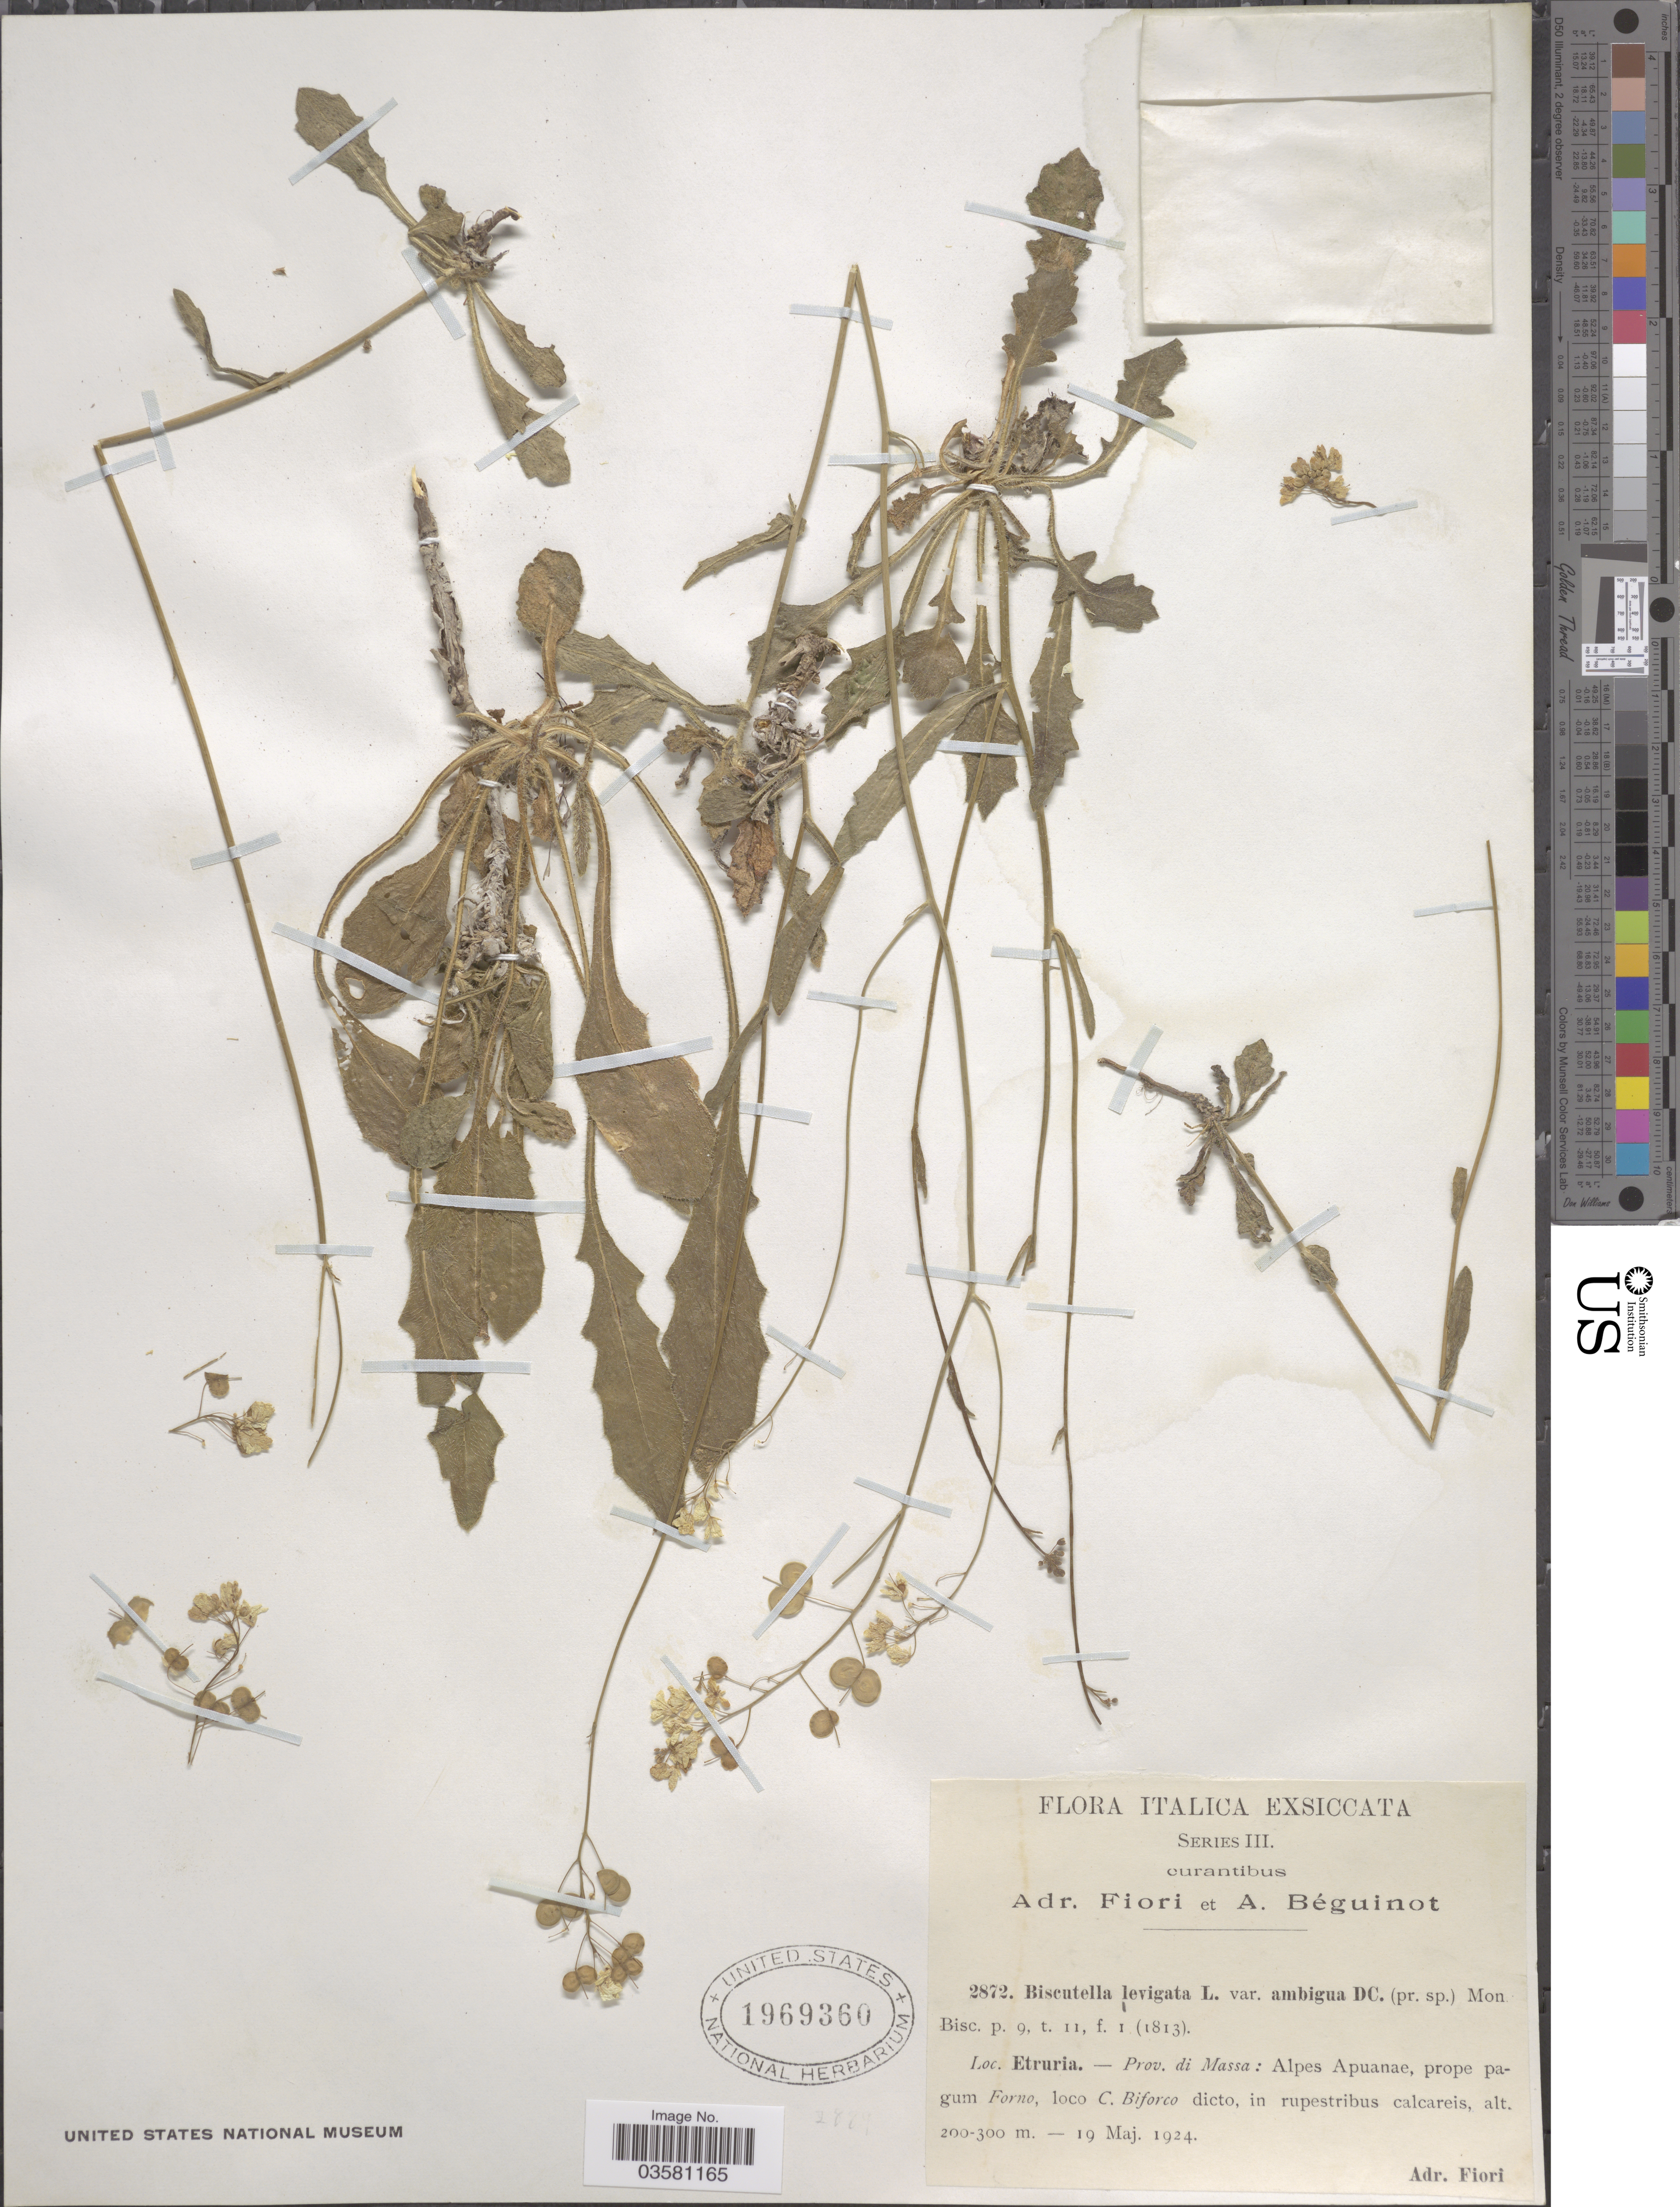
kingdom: Plantae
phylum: Tracheophyta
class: Magnoliopsida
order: Brassicales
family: Brassicaceae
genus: Biscutella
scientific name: Biscutella laevigata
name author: L.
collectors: A. Fiori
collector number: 2872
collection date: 1924-05-19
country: Italy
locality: Etruria. - Prov. Massa: Alpes Apuanae, prope pagum Forno, loco C. Biforco dicto.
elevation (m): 200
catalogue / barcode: US 1969360